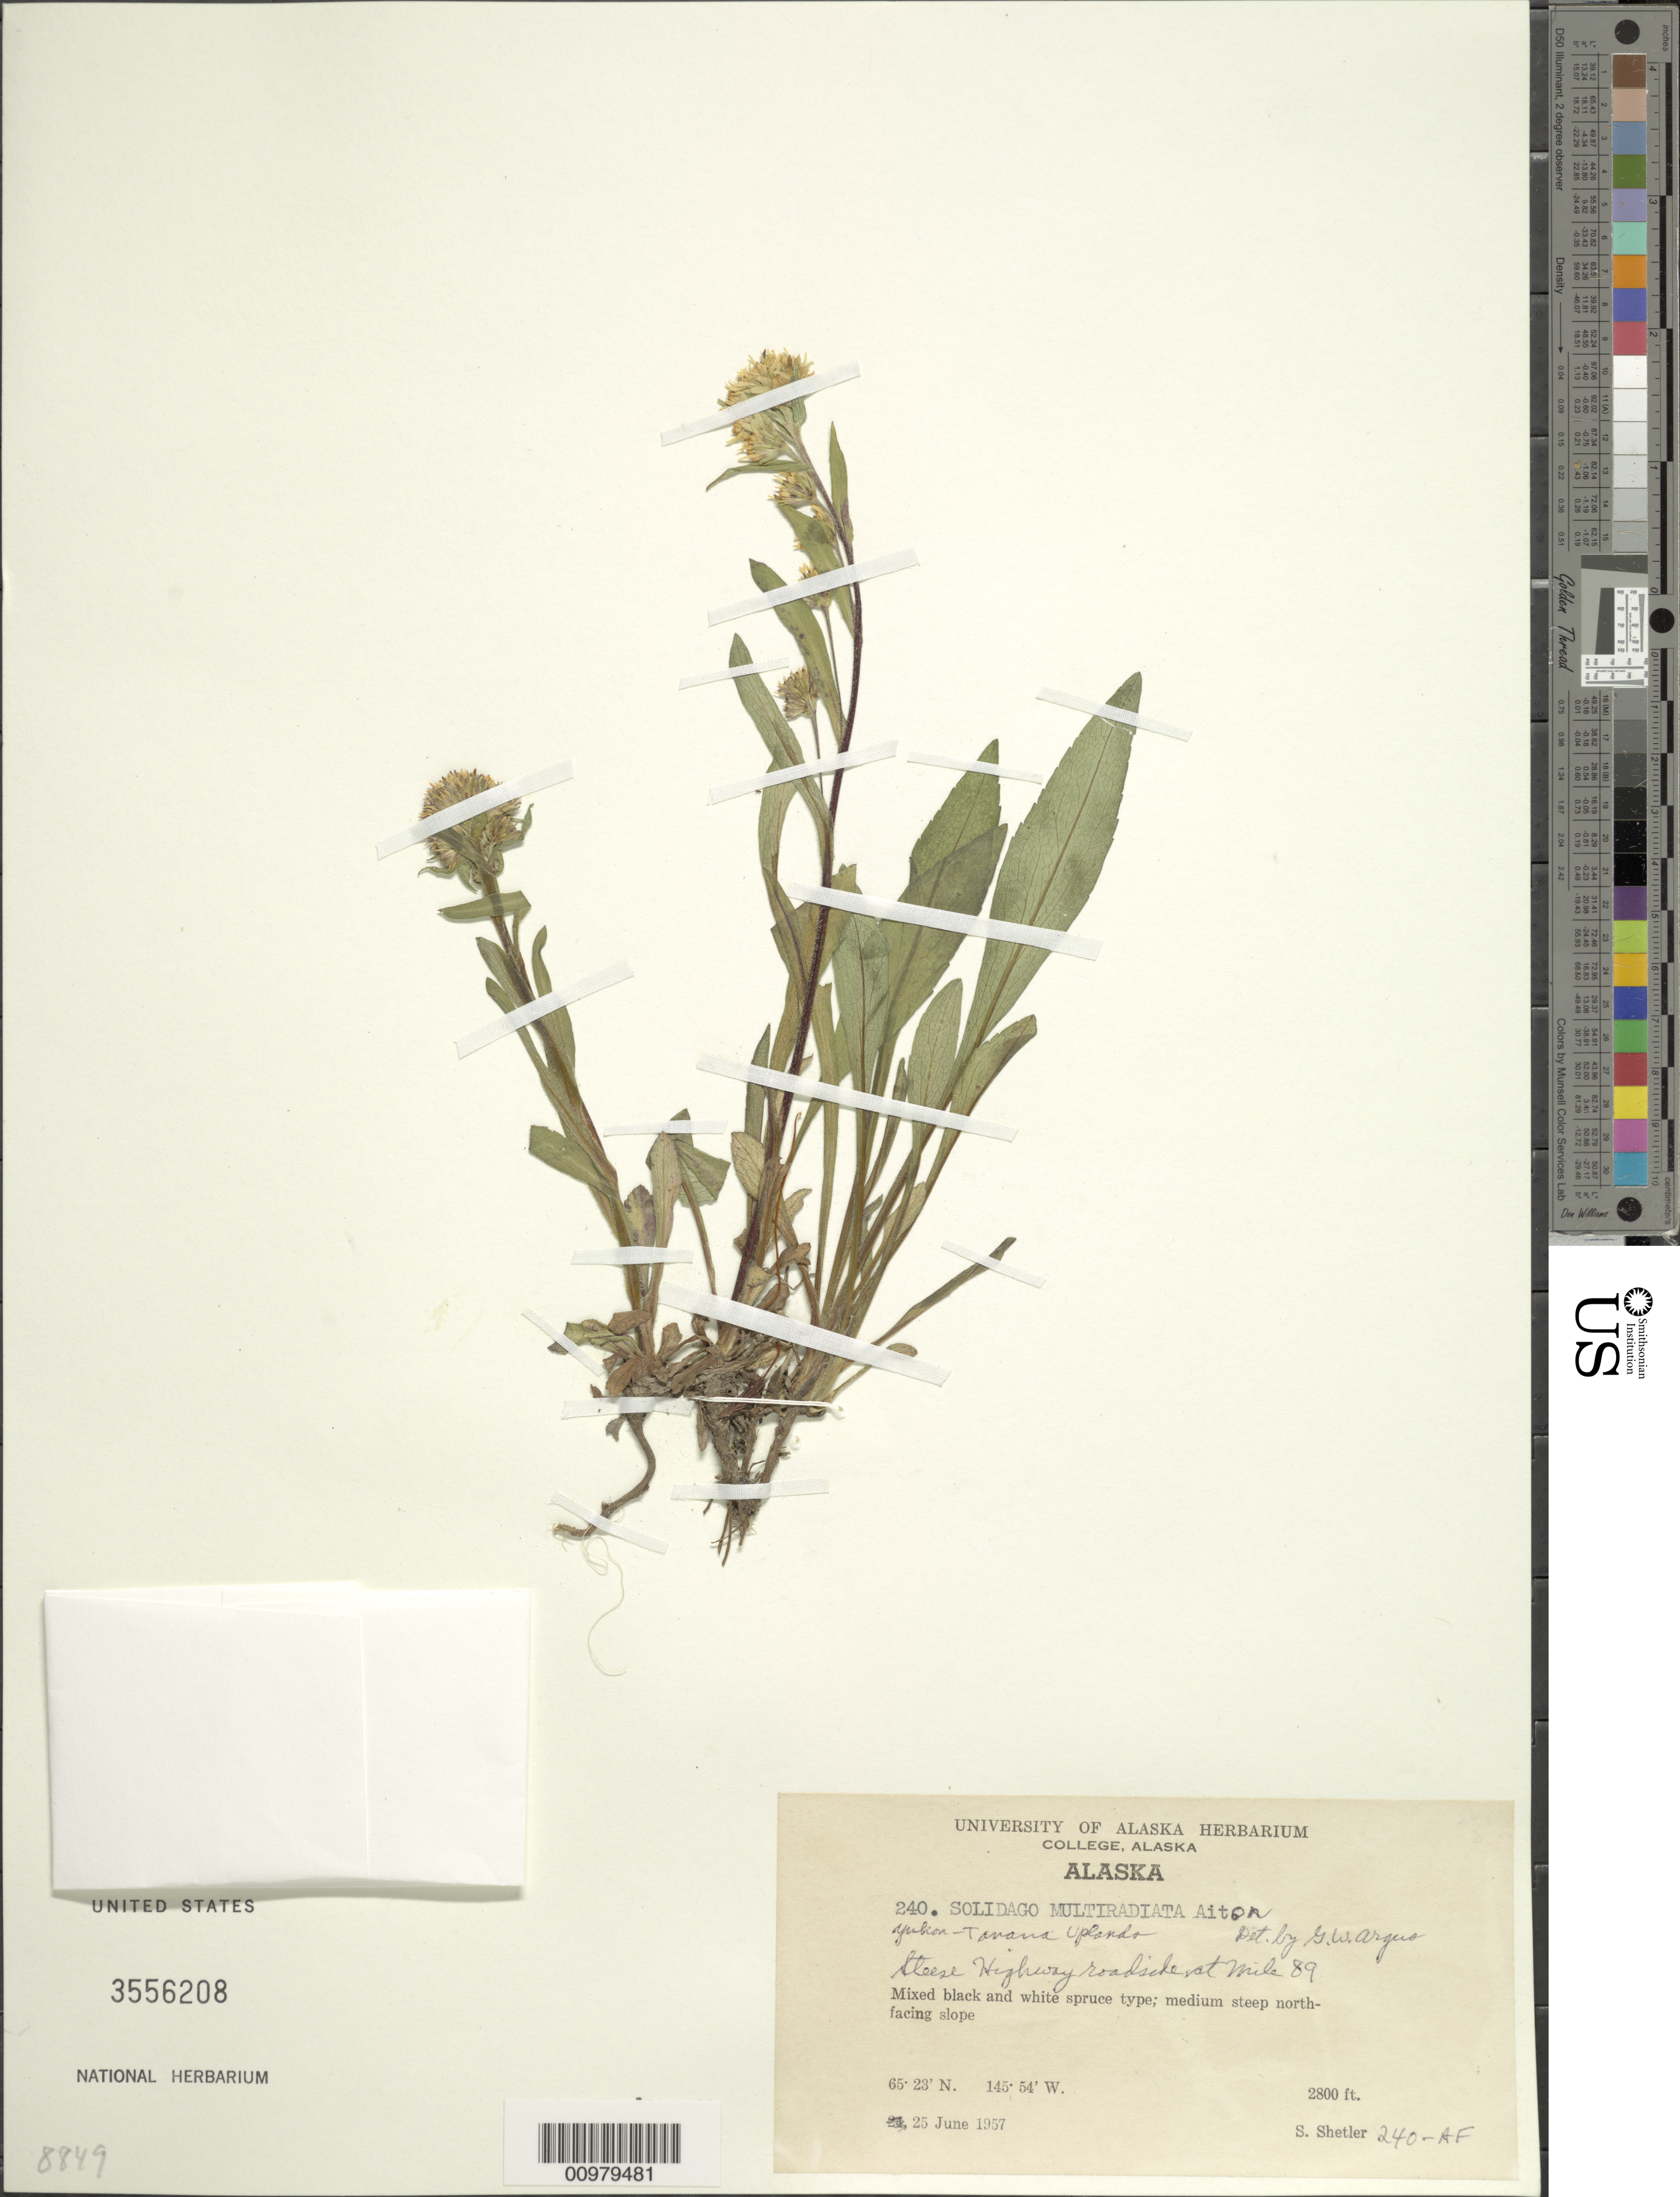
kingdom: Plantae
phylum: Tracheophyta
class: Magnoliopsida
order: Asterales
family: Asteraceae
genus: Solidago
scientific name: Solidago multiradiata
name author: Aiton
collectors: S. Shetler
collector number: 240-AF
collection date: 1957-06-25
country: United States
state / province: Alaska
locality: Alaska. Steese Highway roadside at mile 89.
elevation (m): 853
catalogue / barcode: US 3556208